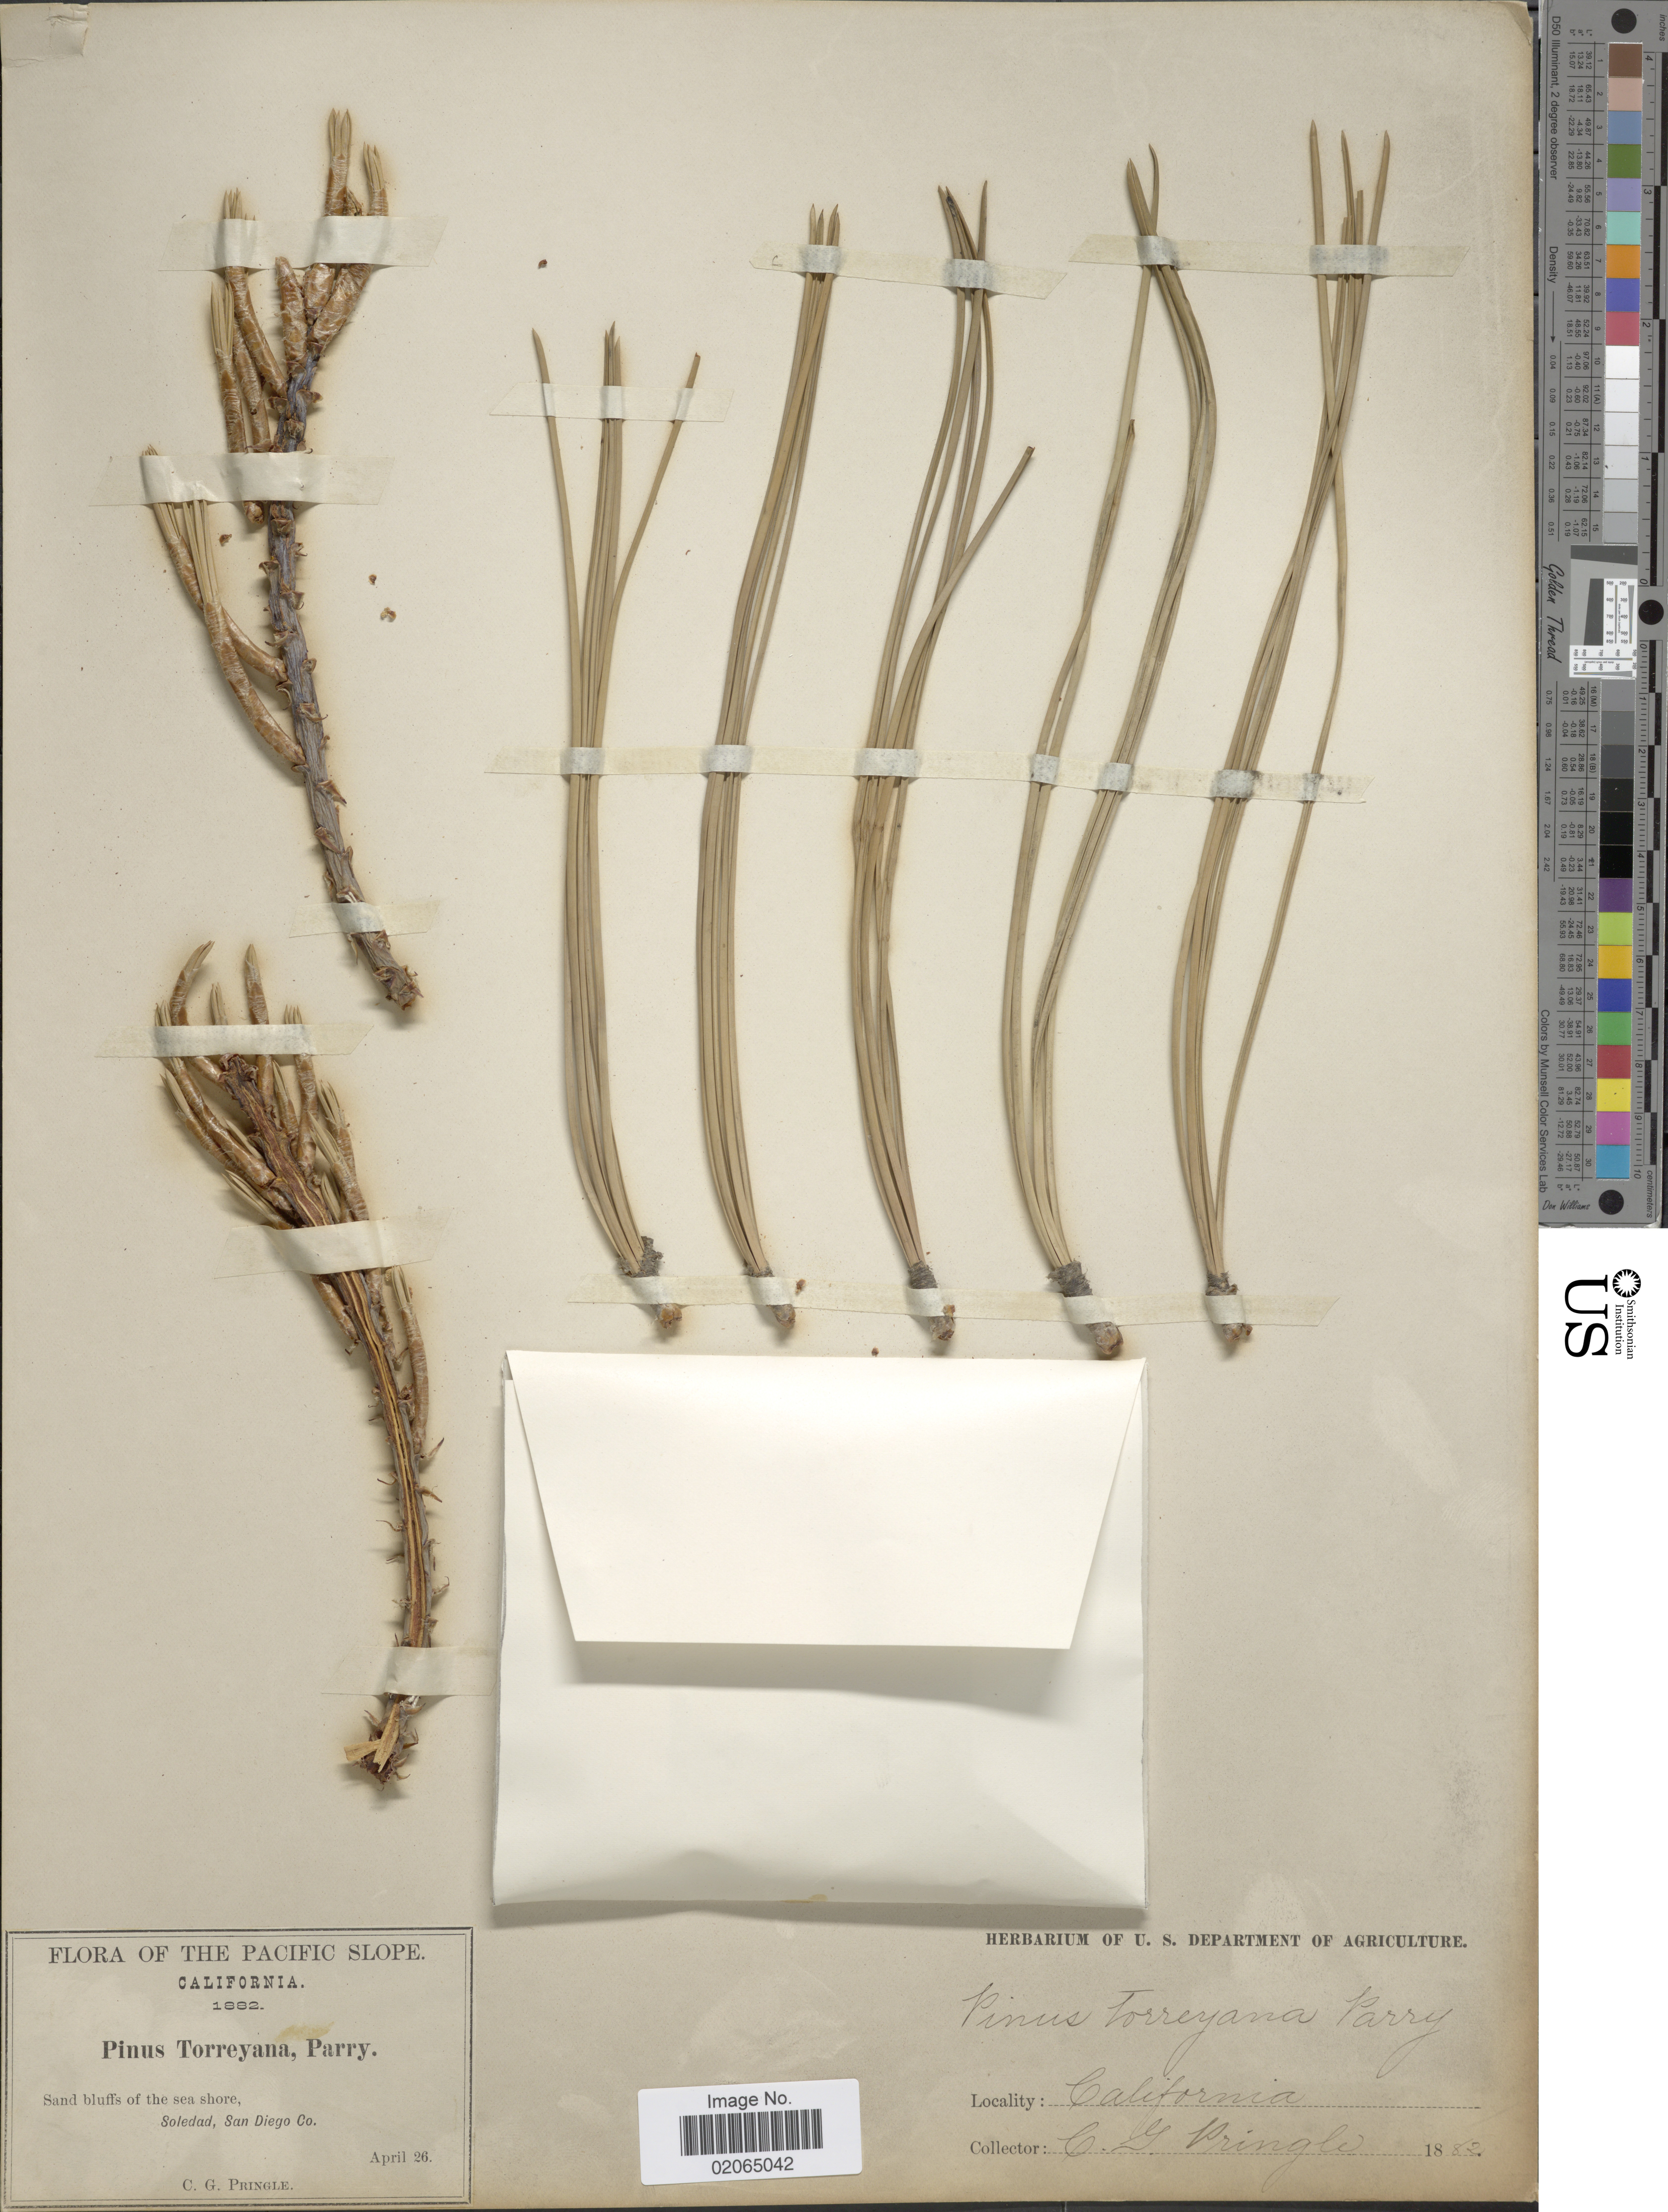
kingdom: Plantae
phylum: Tracheophyta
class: Pinopsida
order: Pinales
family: Pinaceae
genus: Pinus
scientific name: Pinus torreyana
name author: Parry ex Carrière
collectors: C. G. Pringle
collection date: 1882-04-26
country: United States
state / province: California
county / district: San Diego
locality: Soledad, San Diego Co. The Pacific Slope.